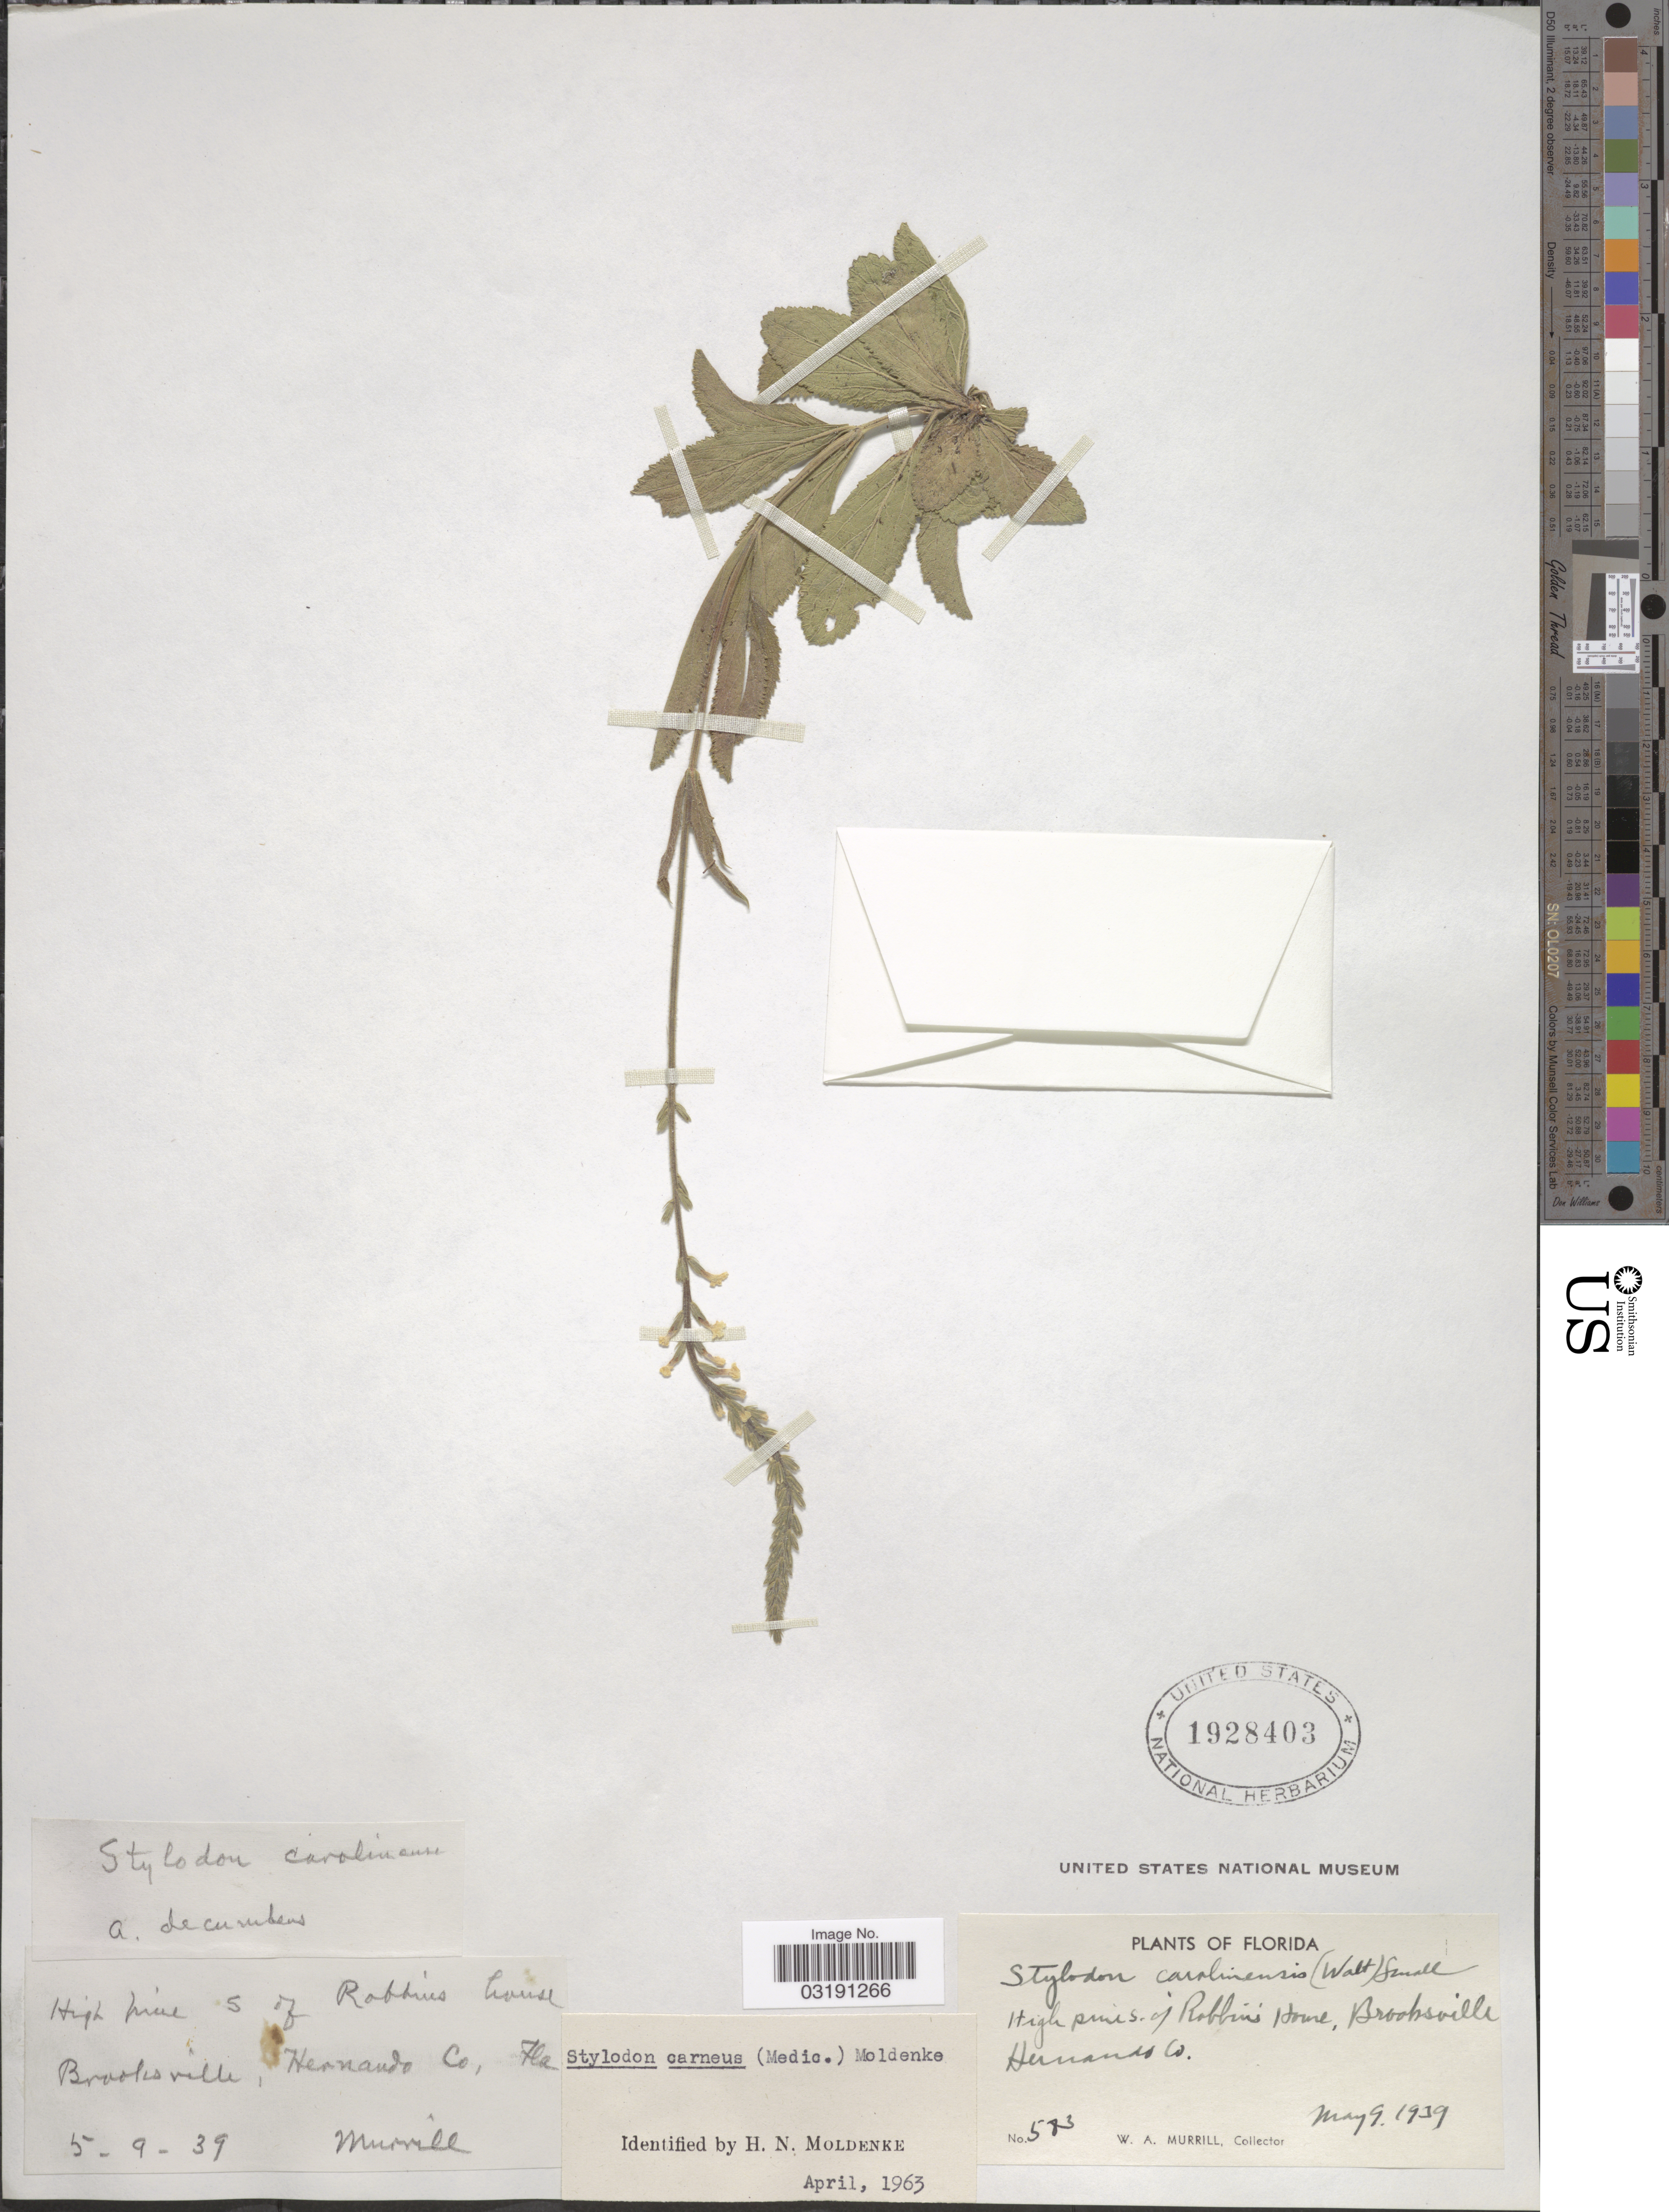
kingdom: Plantae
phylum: Tracheophyta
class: Magnoliopsida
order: Lamiales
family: Verbenaceae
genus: Verbena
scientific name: Verbena carnea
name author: Medik.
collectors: W. A. Murrill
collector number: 583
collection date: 1939-05-09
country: United States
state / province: Florida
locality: High pine S. of Robbin's House, Brooksville, Hernando Co.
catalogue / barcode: US 1928403